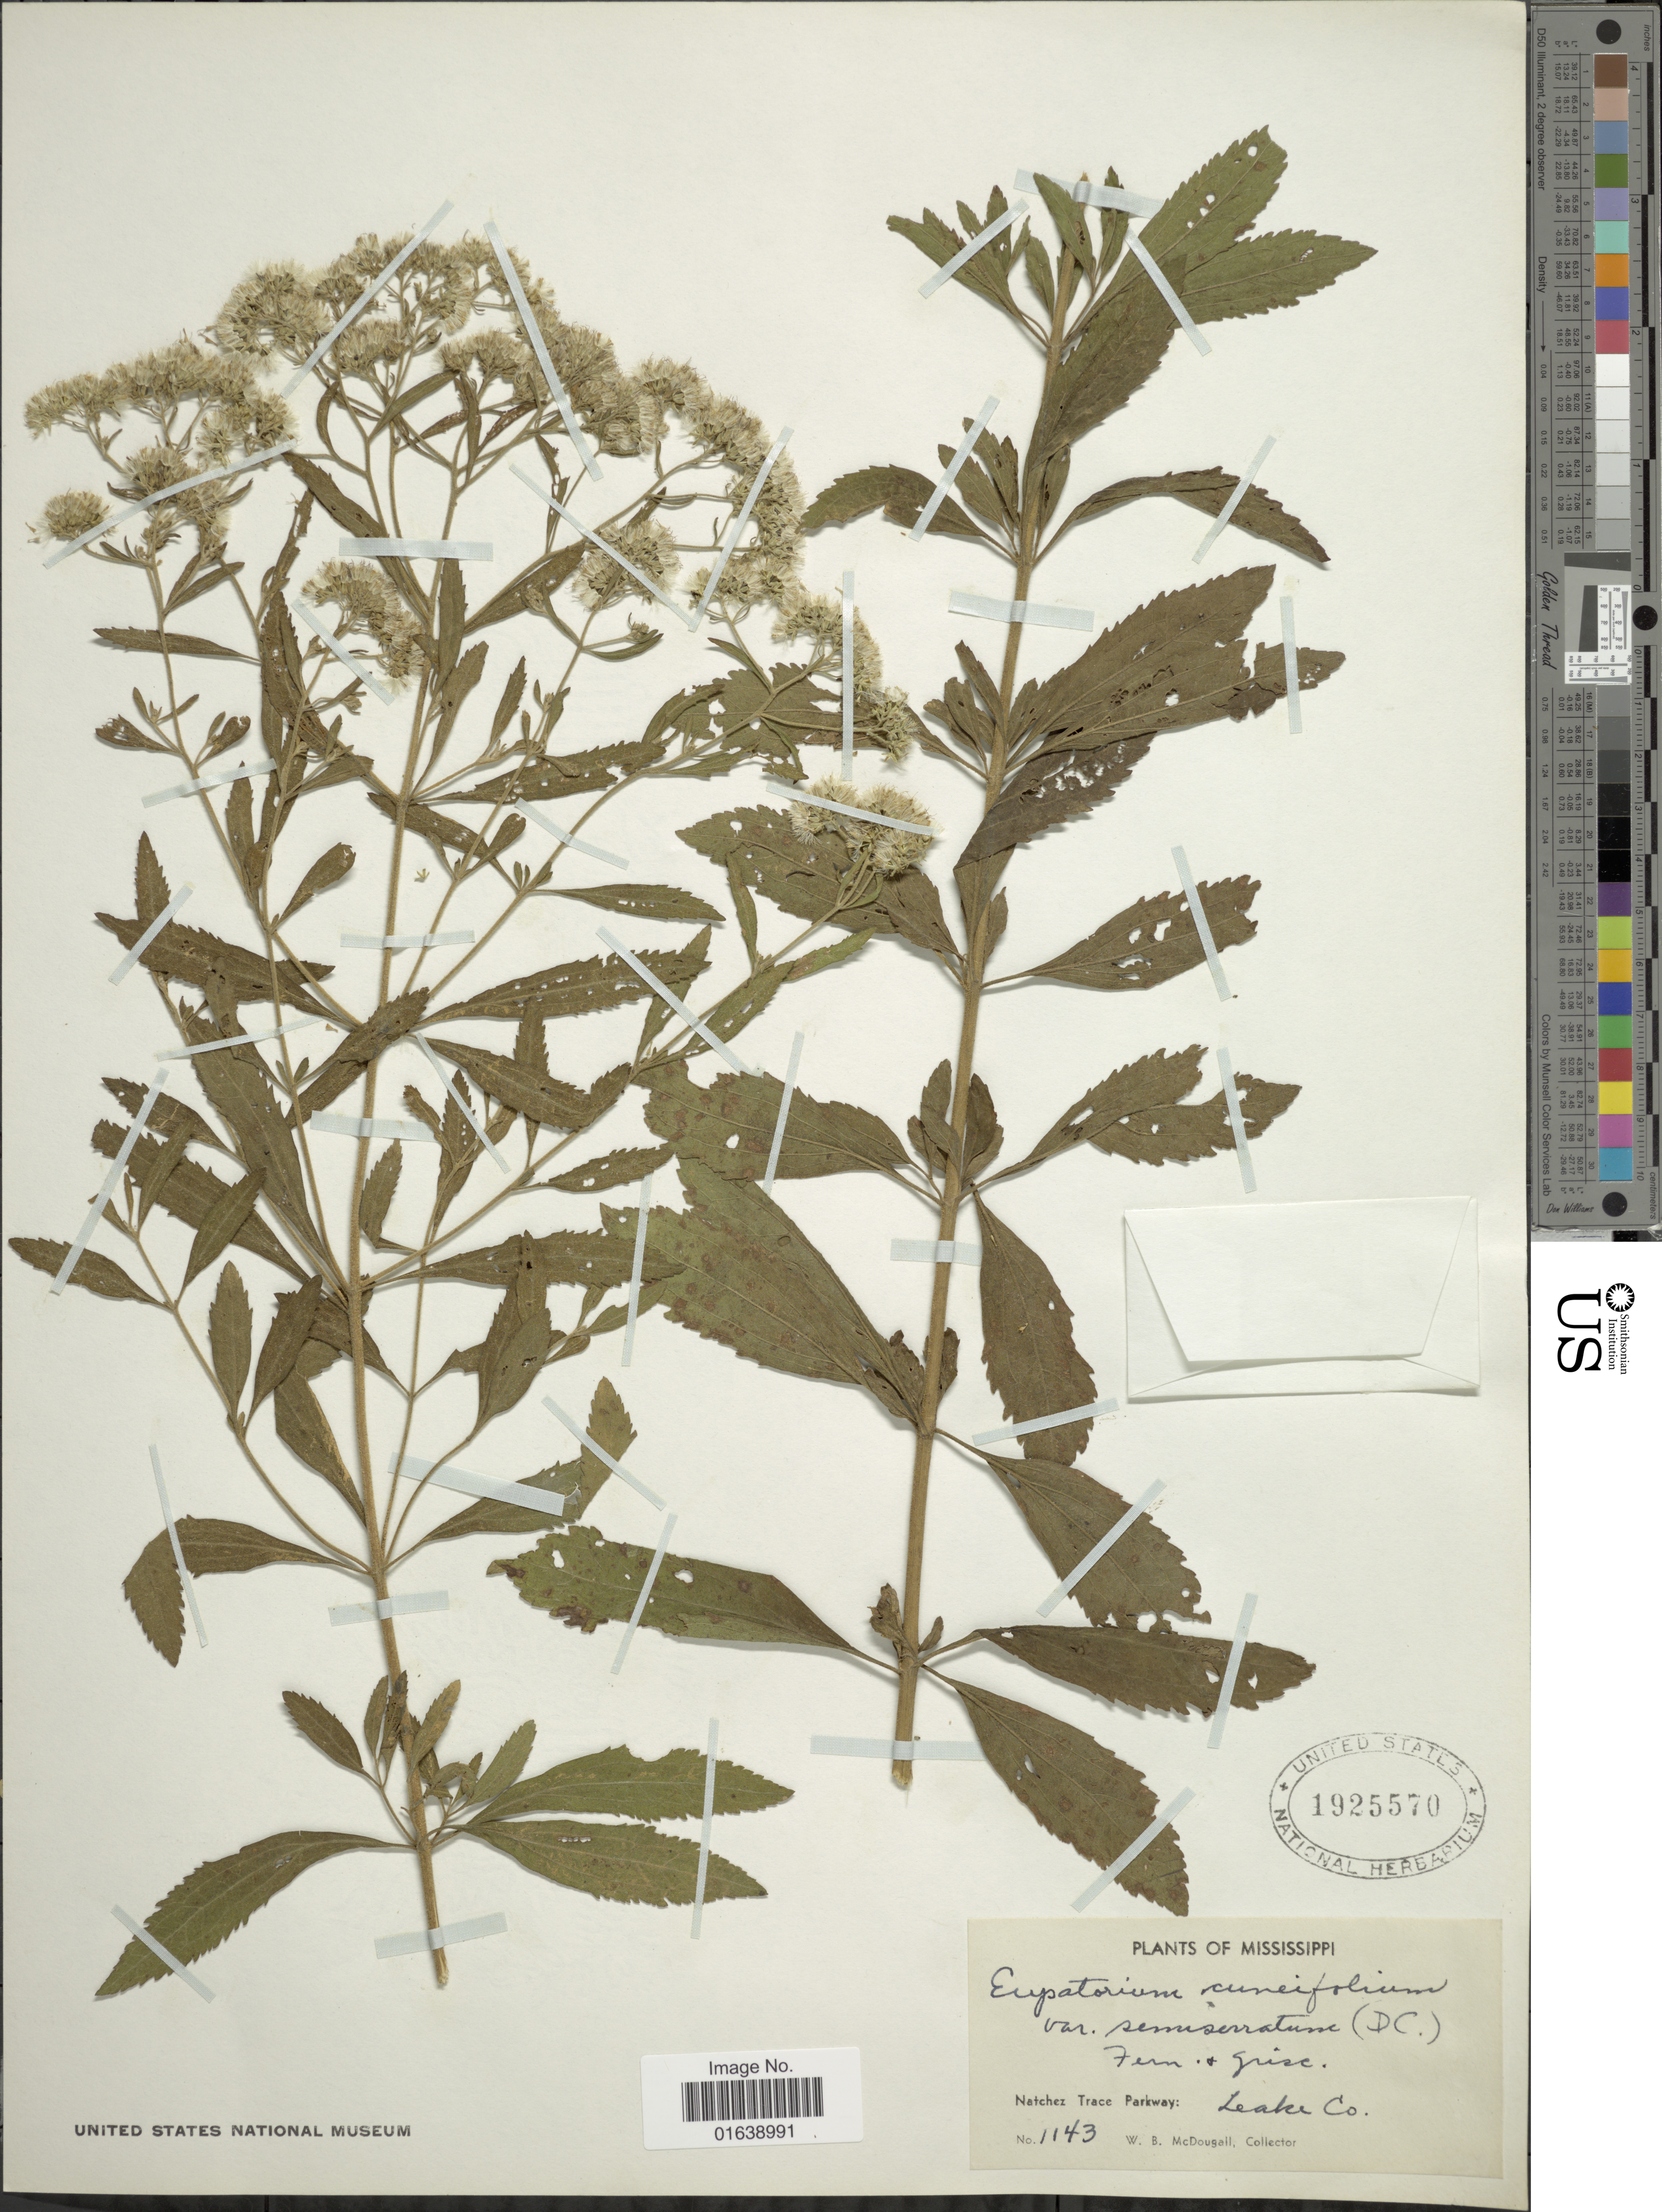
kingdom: Plantae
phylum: Tracheophyta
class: Magnoliopsida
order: Asterales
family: Asteraceae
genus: Eupatorium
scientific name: Eupatorium cuneifolium var. semiserratum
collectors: W. B. McDougall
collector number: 1143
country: United States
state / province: Mississippi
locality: Mississippi. Natchez Trace Parkway: Leake Co.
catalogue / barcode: US 1925570